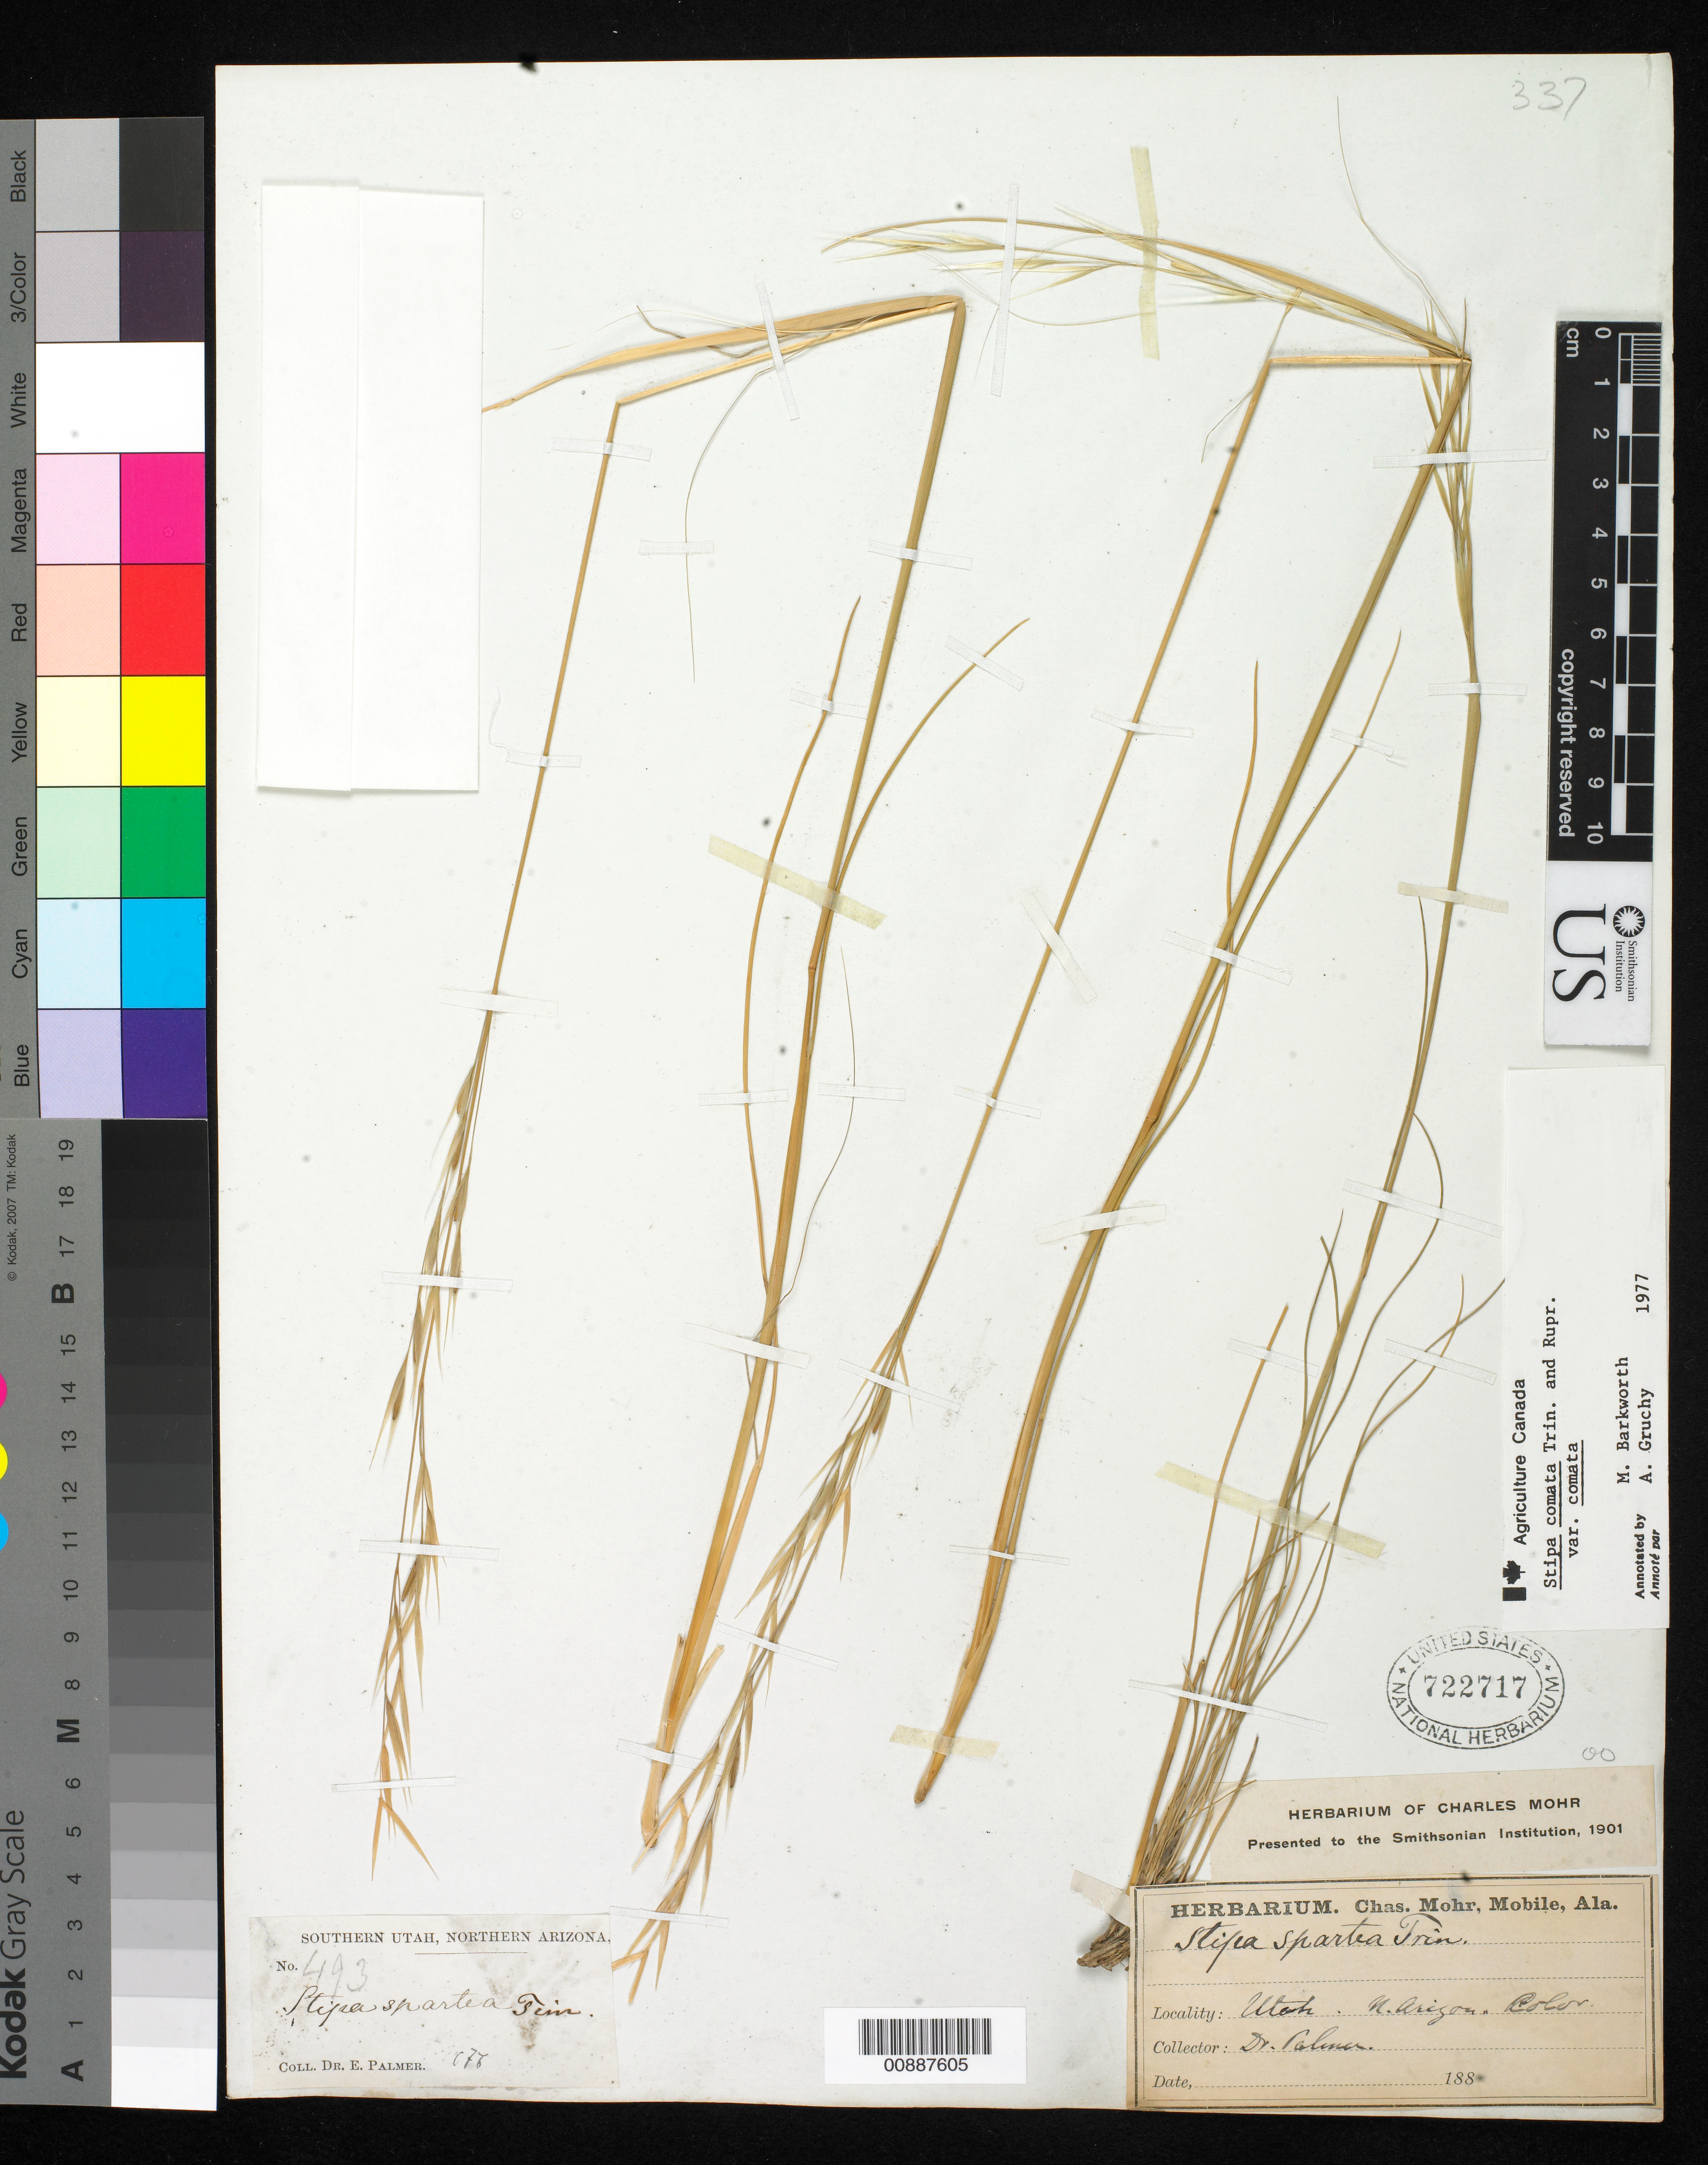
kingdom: Plantae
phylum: Tracheophyta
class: Liliopsida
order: Poales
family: Poaceae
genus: Hesperostipa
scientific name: Hesperostipa comata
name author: (Trin. & Rupr.) Barkworth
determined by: Poaceae Reorganization Project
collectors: E. Palmer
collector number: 496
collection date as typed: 188-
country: United States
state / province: Arizona / Utah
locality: Southern Utah, Northern Arizona.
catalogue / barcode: US 722717